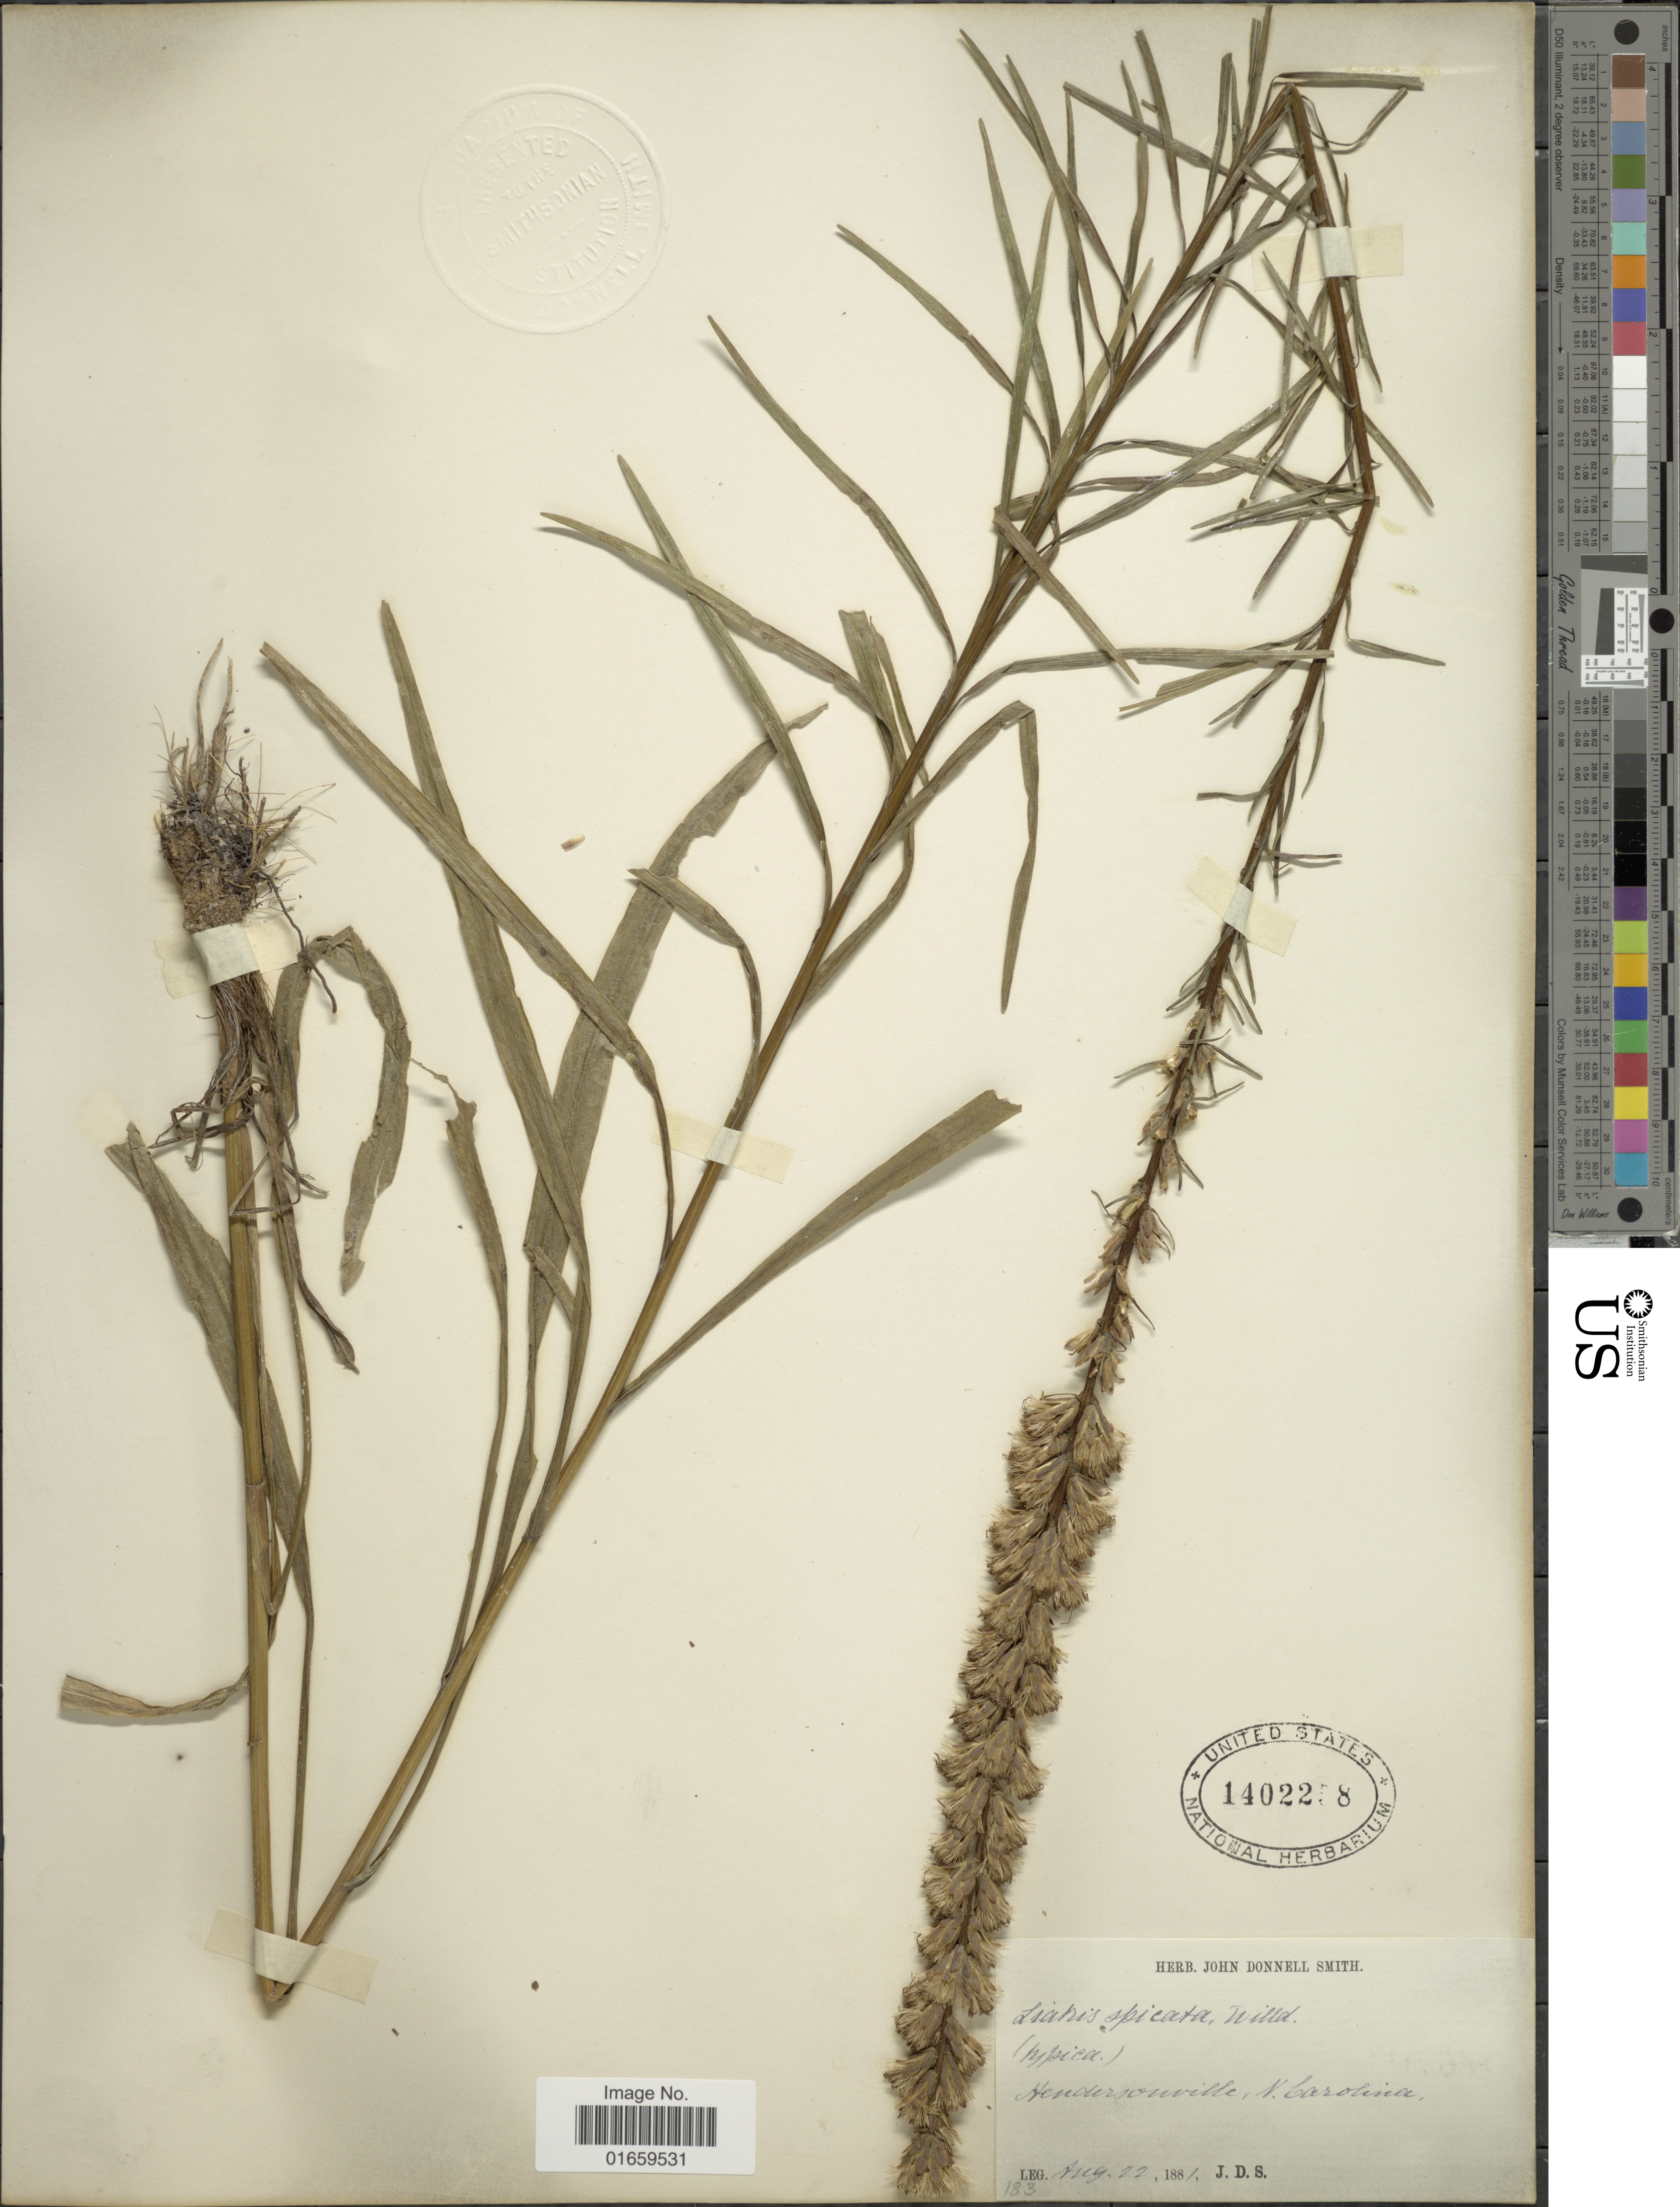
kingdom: Plantae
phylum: Tracheophyta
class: Magnoliopsida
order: Asterales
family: Asteraceae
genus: Liatris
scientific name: Liatris spicata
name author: (L.) Willd.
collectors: J. Donnell Smith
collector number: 183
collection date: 1881-08-22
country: United States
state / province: North Carolina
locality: Hendersonville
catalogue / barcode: US 140228